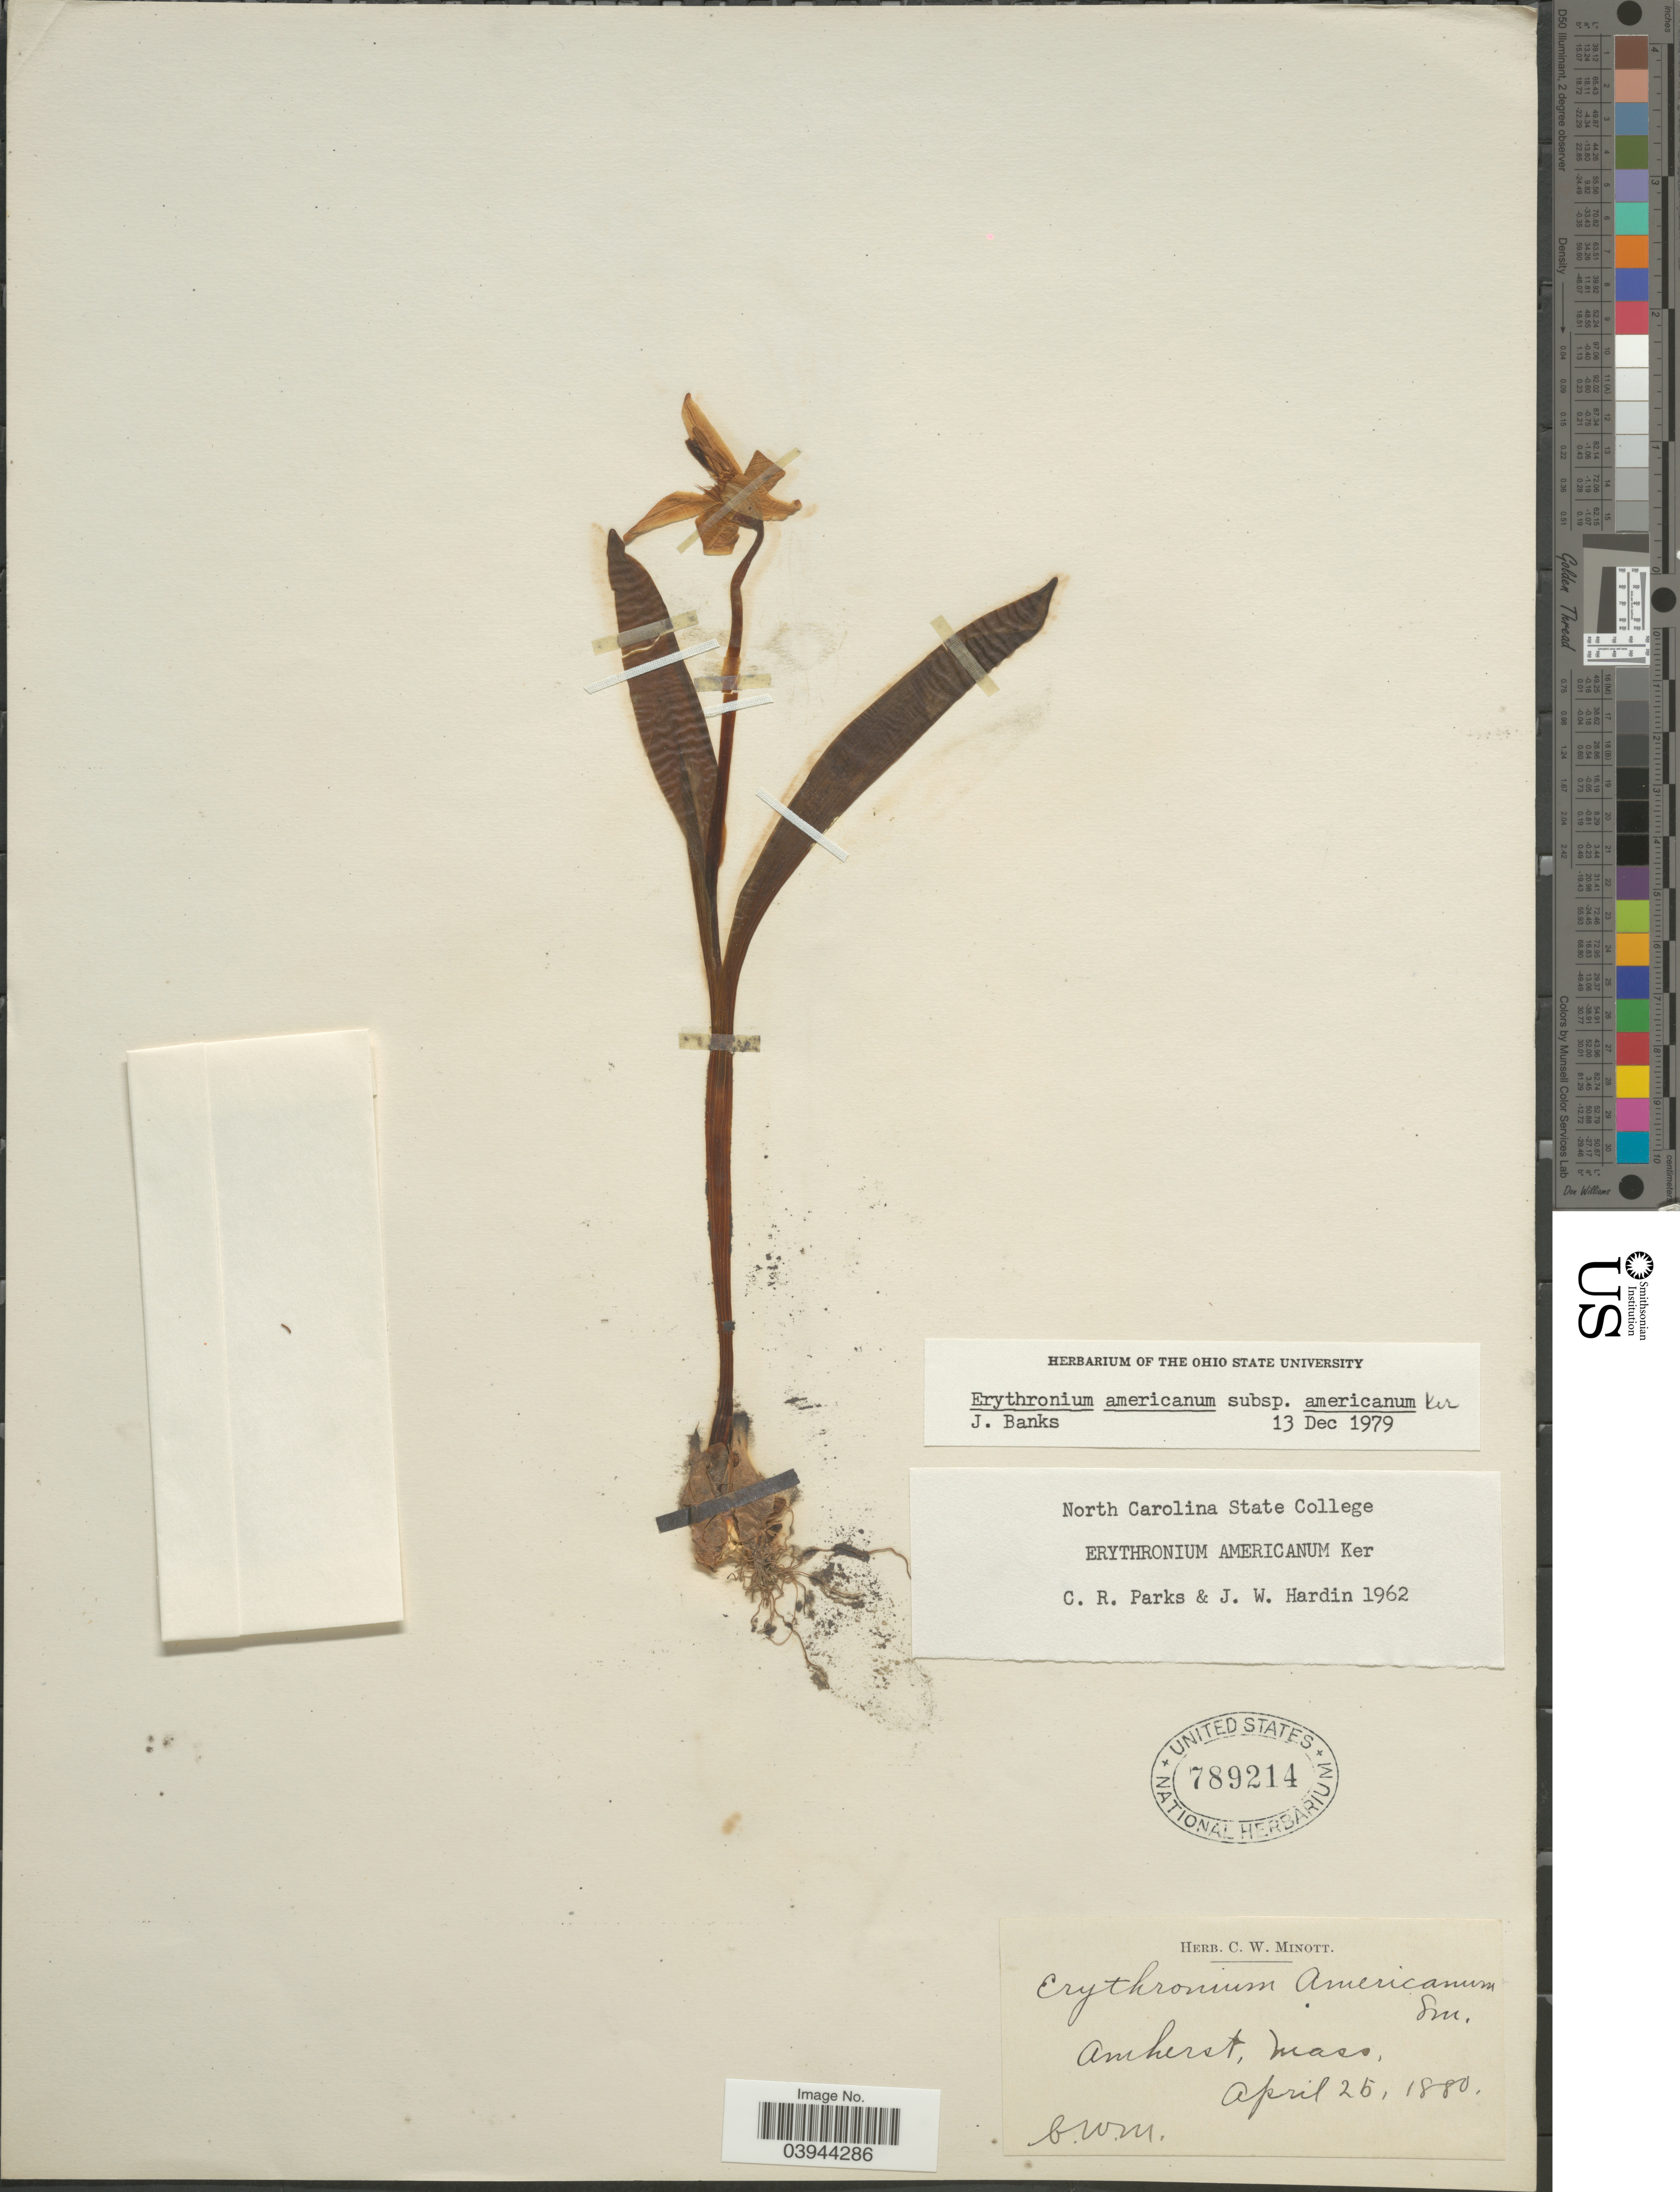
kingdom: Plantae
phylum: Tracheophyta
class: Liliopsida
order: Liliales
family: Liliaceae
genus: Erythronium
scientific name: Erythronium americanum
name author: Ker Gawl.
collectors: C. Minott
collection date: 1880-04-25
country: United States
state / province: Massachusetts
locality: Amherst.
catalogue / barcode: US 789214